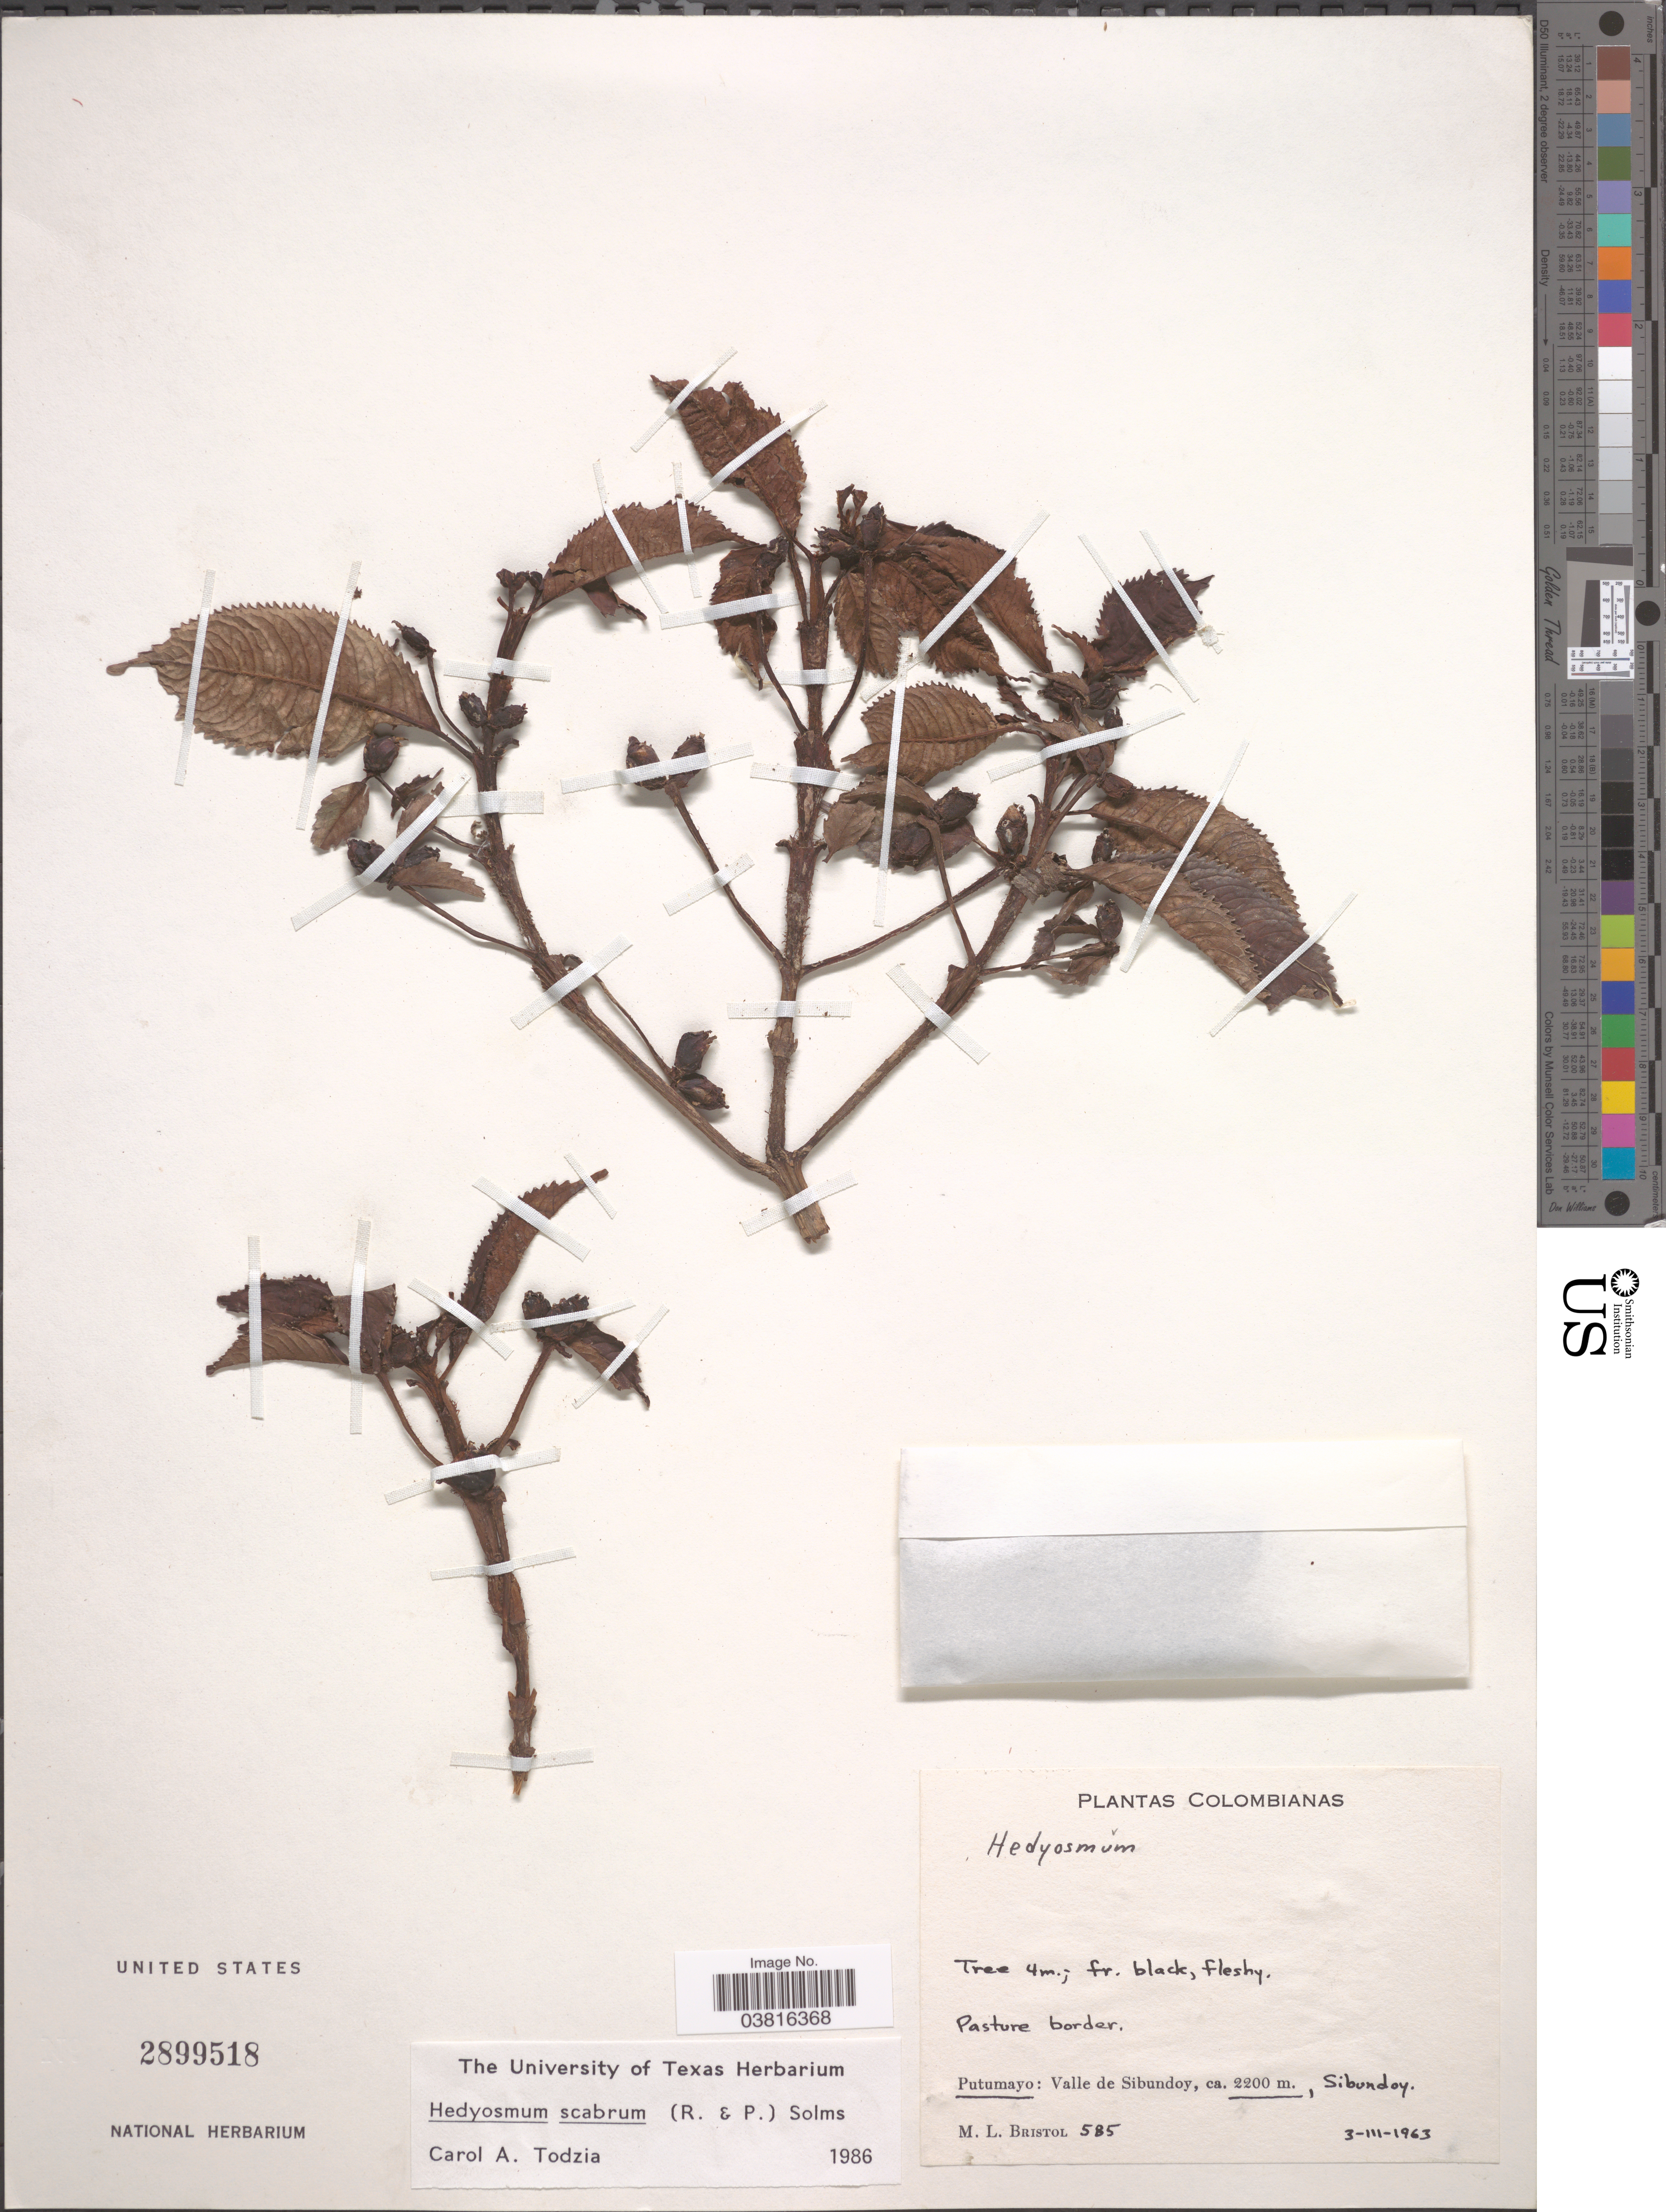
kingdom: Plantae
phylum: Tracheophyta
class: Magnoliopsida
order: Chloranthales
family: Chloranthaceae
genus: Hedyosmum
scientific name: Hedyosmum scabrum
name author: Solms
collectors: M. L. Bristol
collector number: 585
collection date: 1963-03-03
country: Colombia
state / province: Putumayo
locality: Valle de Sibundoy.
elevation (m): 2200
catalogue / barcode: US 2899518